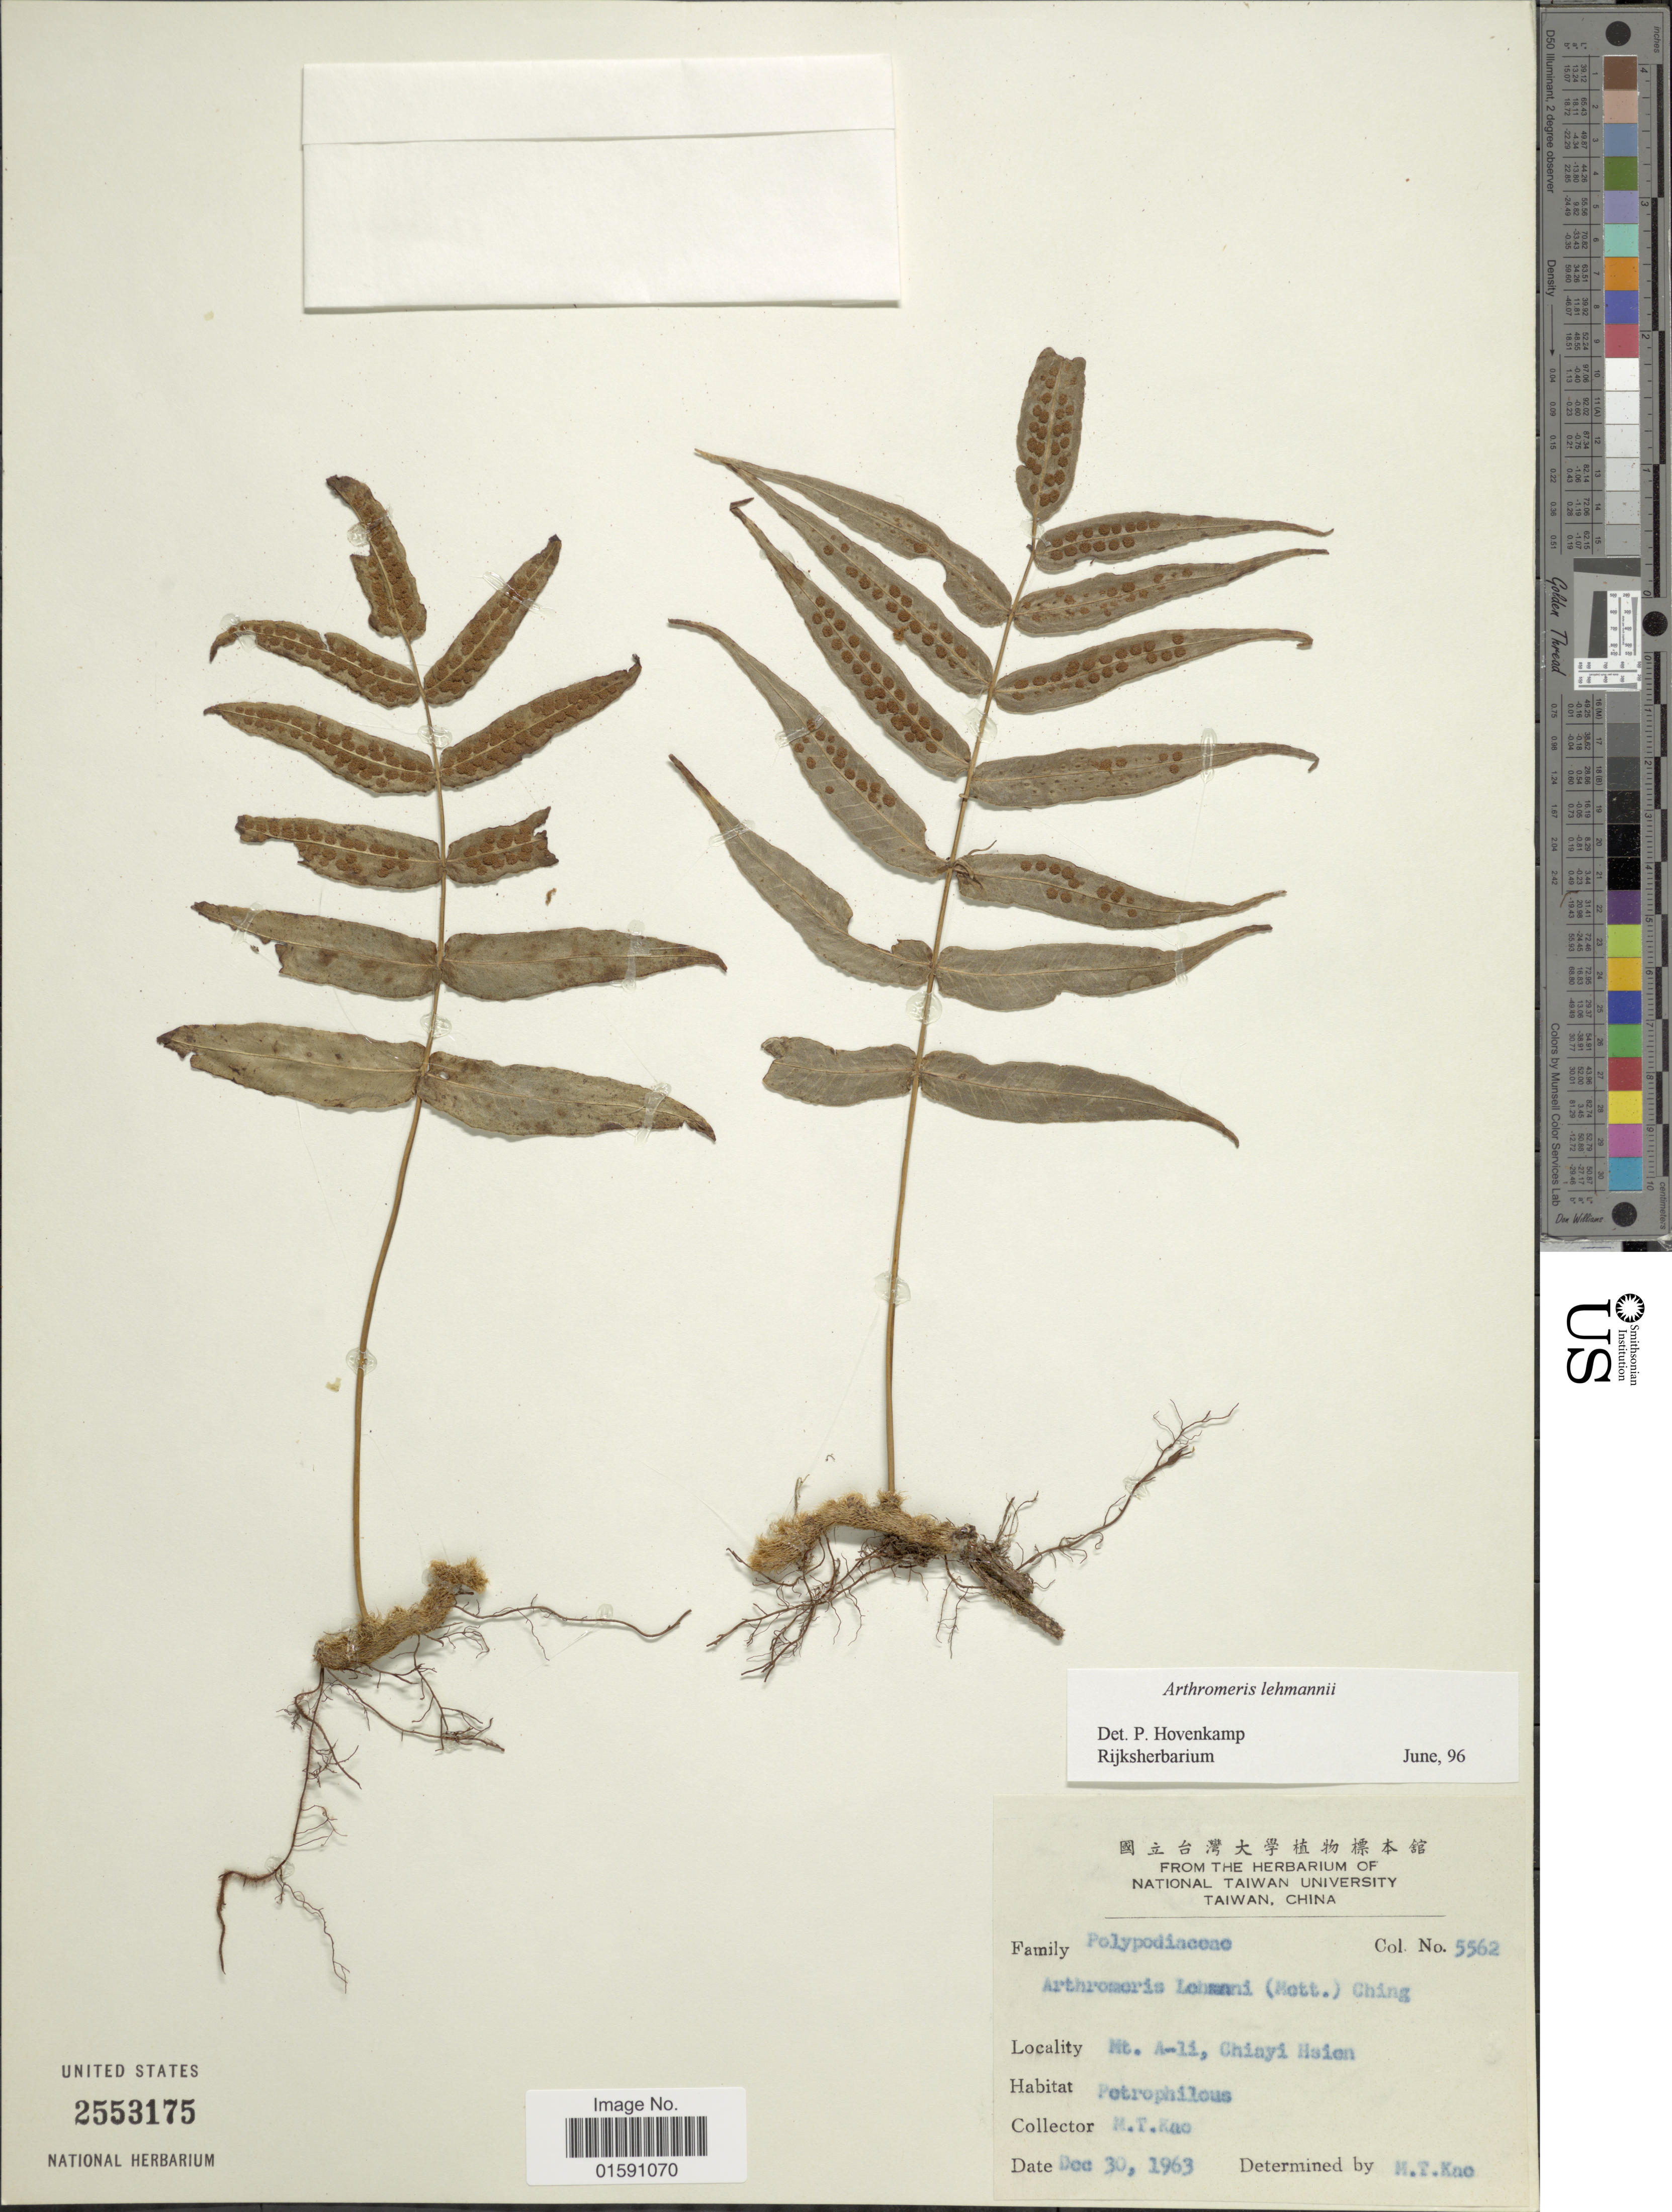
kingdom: Plantae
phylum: Tracheophyta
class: Polypodiopsida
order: Polypodiales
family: Polypodiaceae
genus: Arthromeris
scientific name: Arthromeris lehmannii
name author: (Mett.) Ching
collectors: M. T. Kao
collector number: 5562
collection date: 1963-12-30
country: Taiwan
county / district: Chiayi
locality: Mt. A-li, Chiayi Hsien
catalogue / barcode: US 2553175